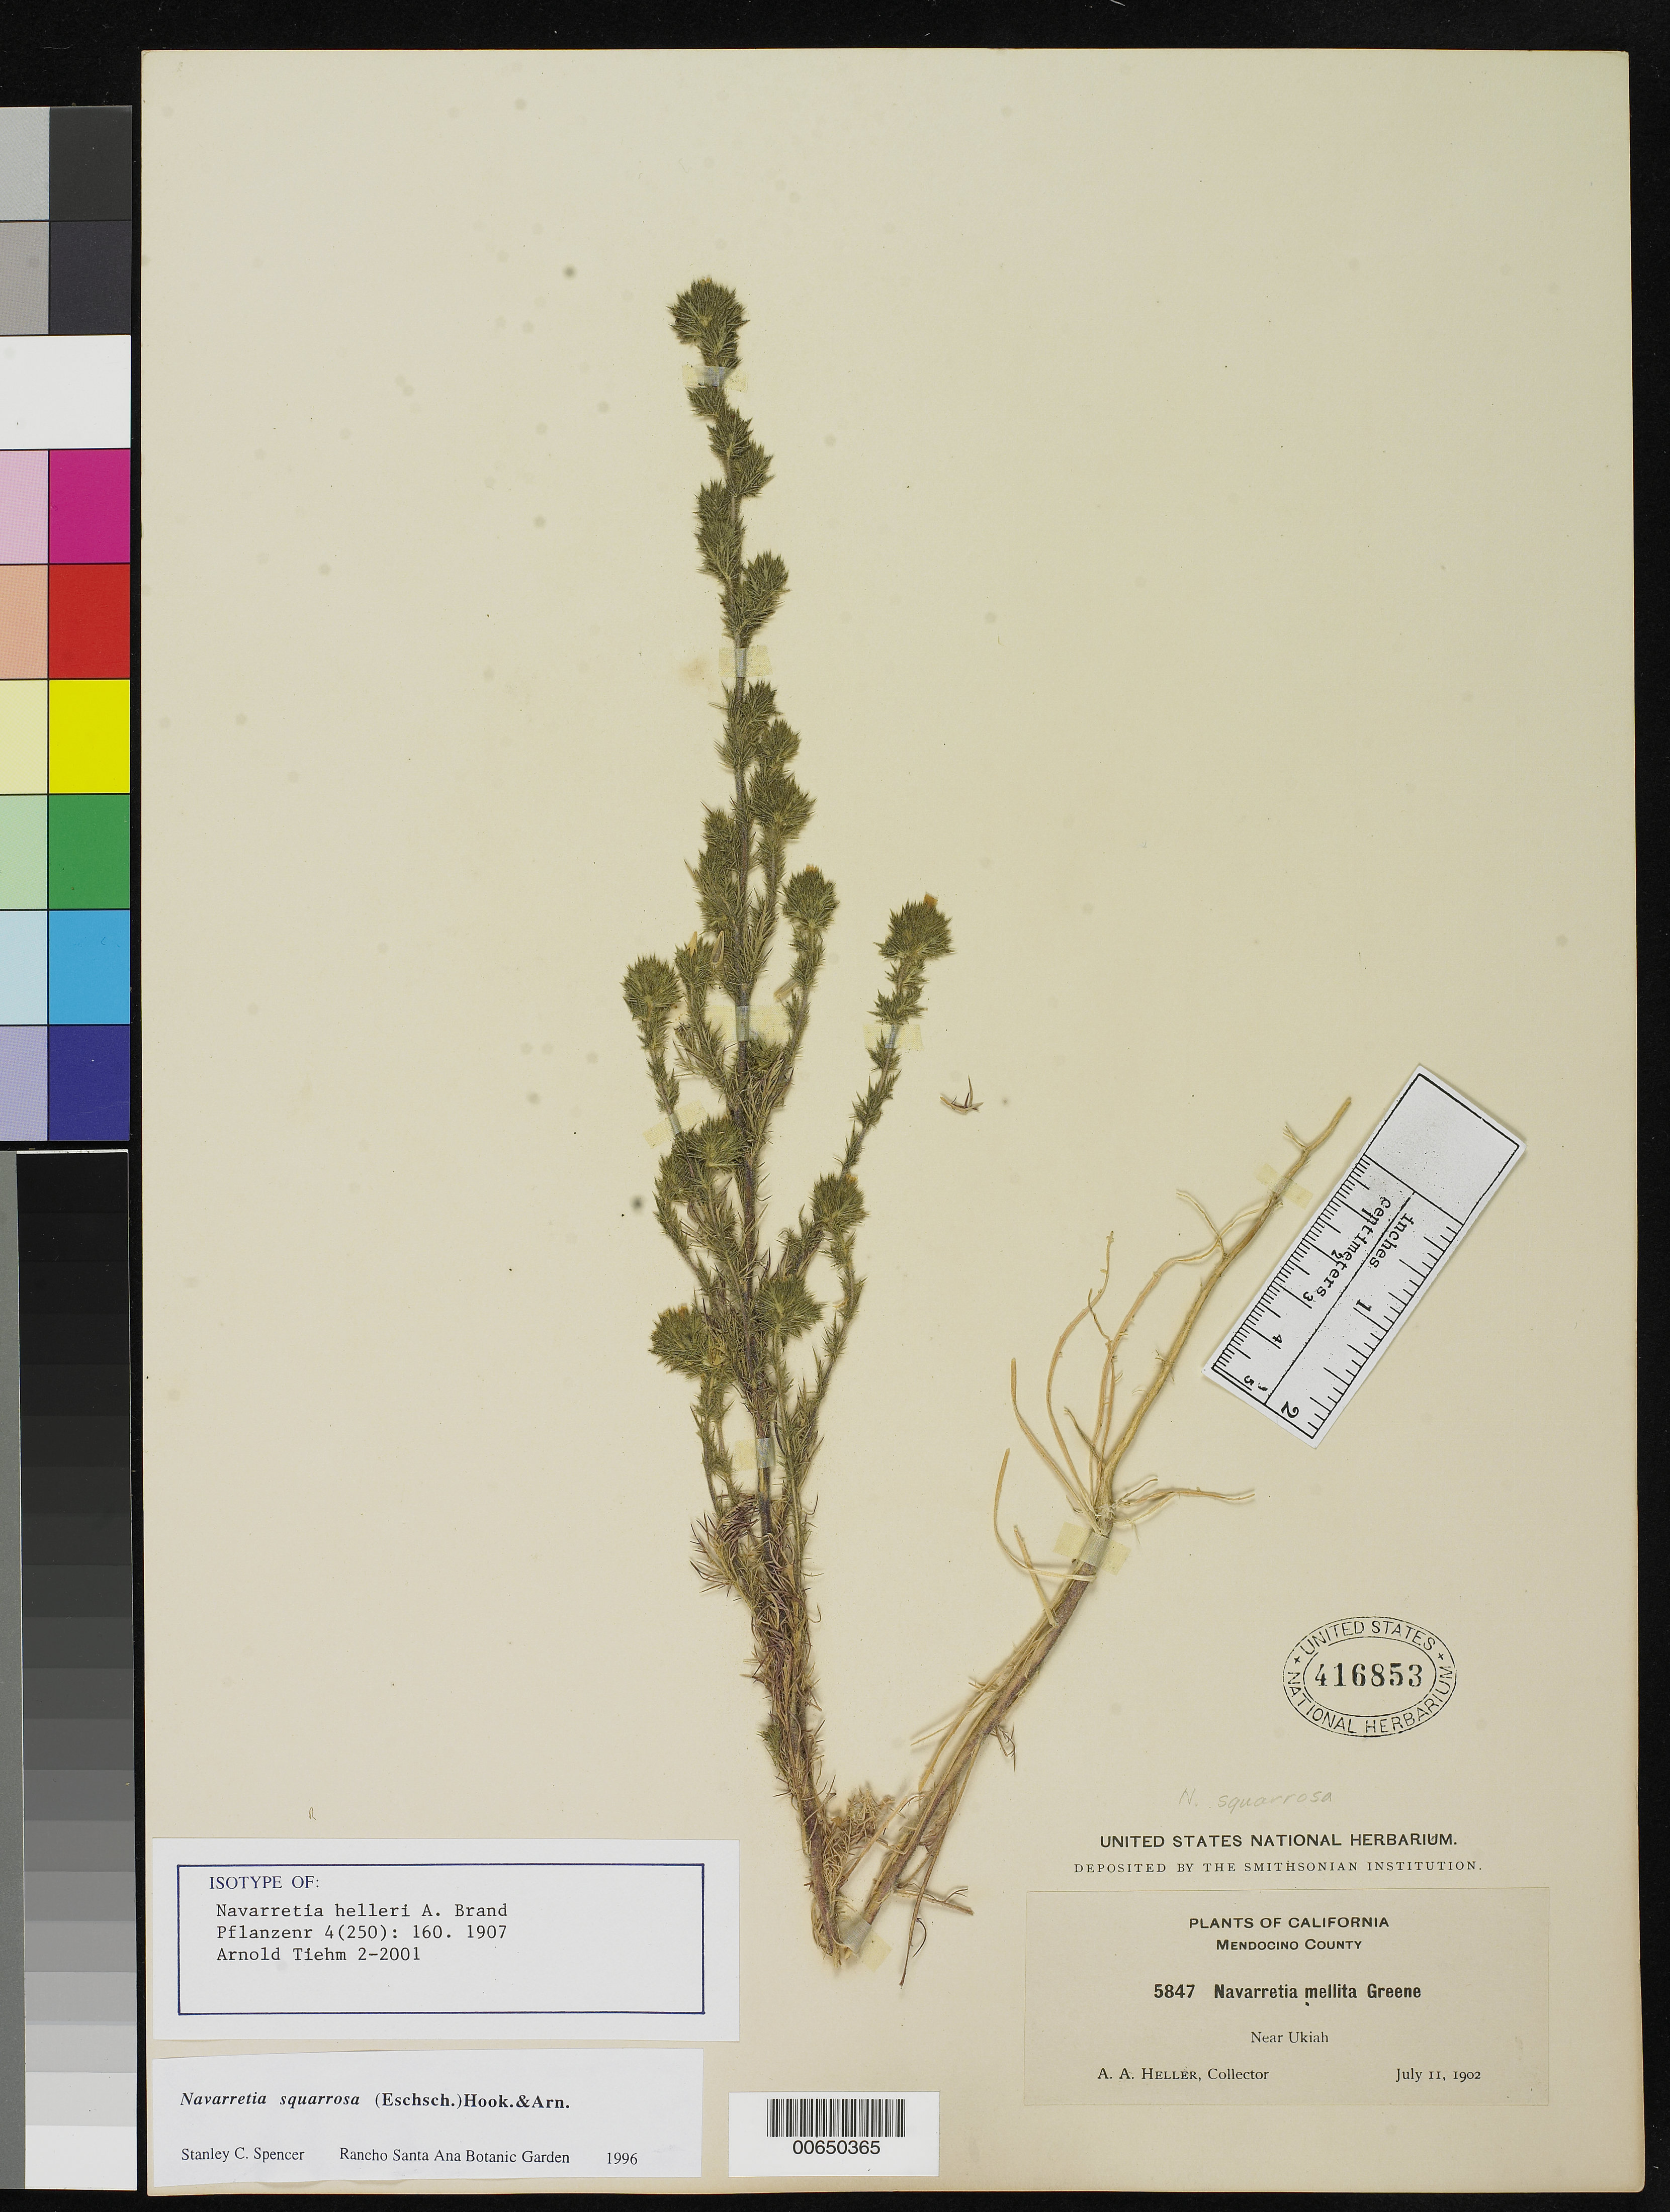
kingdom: Plantae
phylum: Tracheophyta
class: Magnoliopsida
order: Ericales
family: Polemoniaceae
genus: Navarretia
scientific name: Navarretia helleri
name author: Brand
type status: Isotype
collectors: A. A. Heller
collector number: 5847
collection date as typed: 11 Jul 1902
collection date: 1902-07-11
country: United States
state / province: California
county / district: Mendocino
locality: Near Ukiah.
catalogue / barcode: US 416853